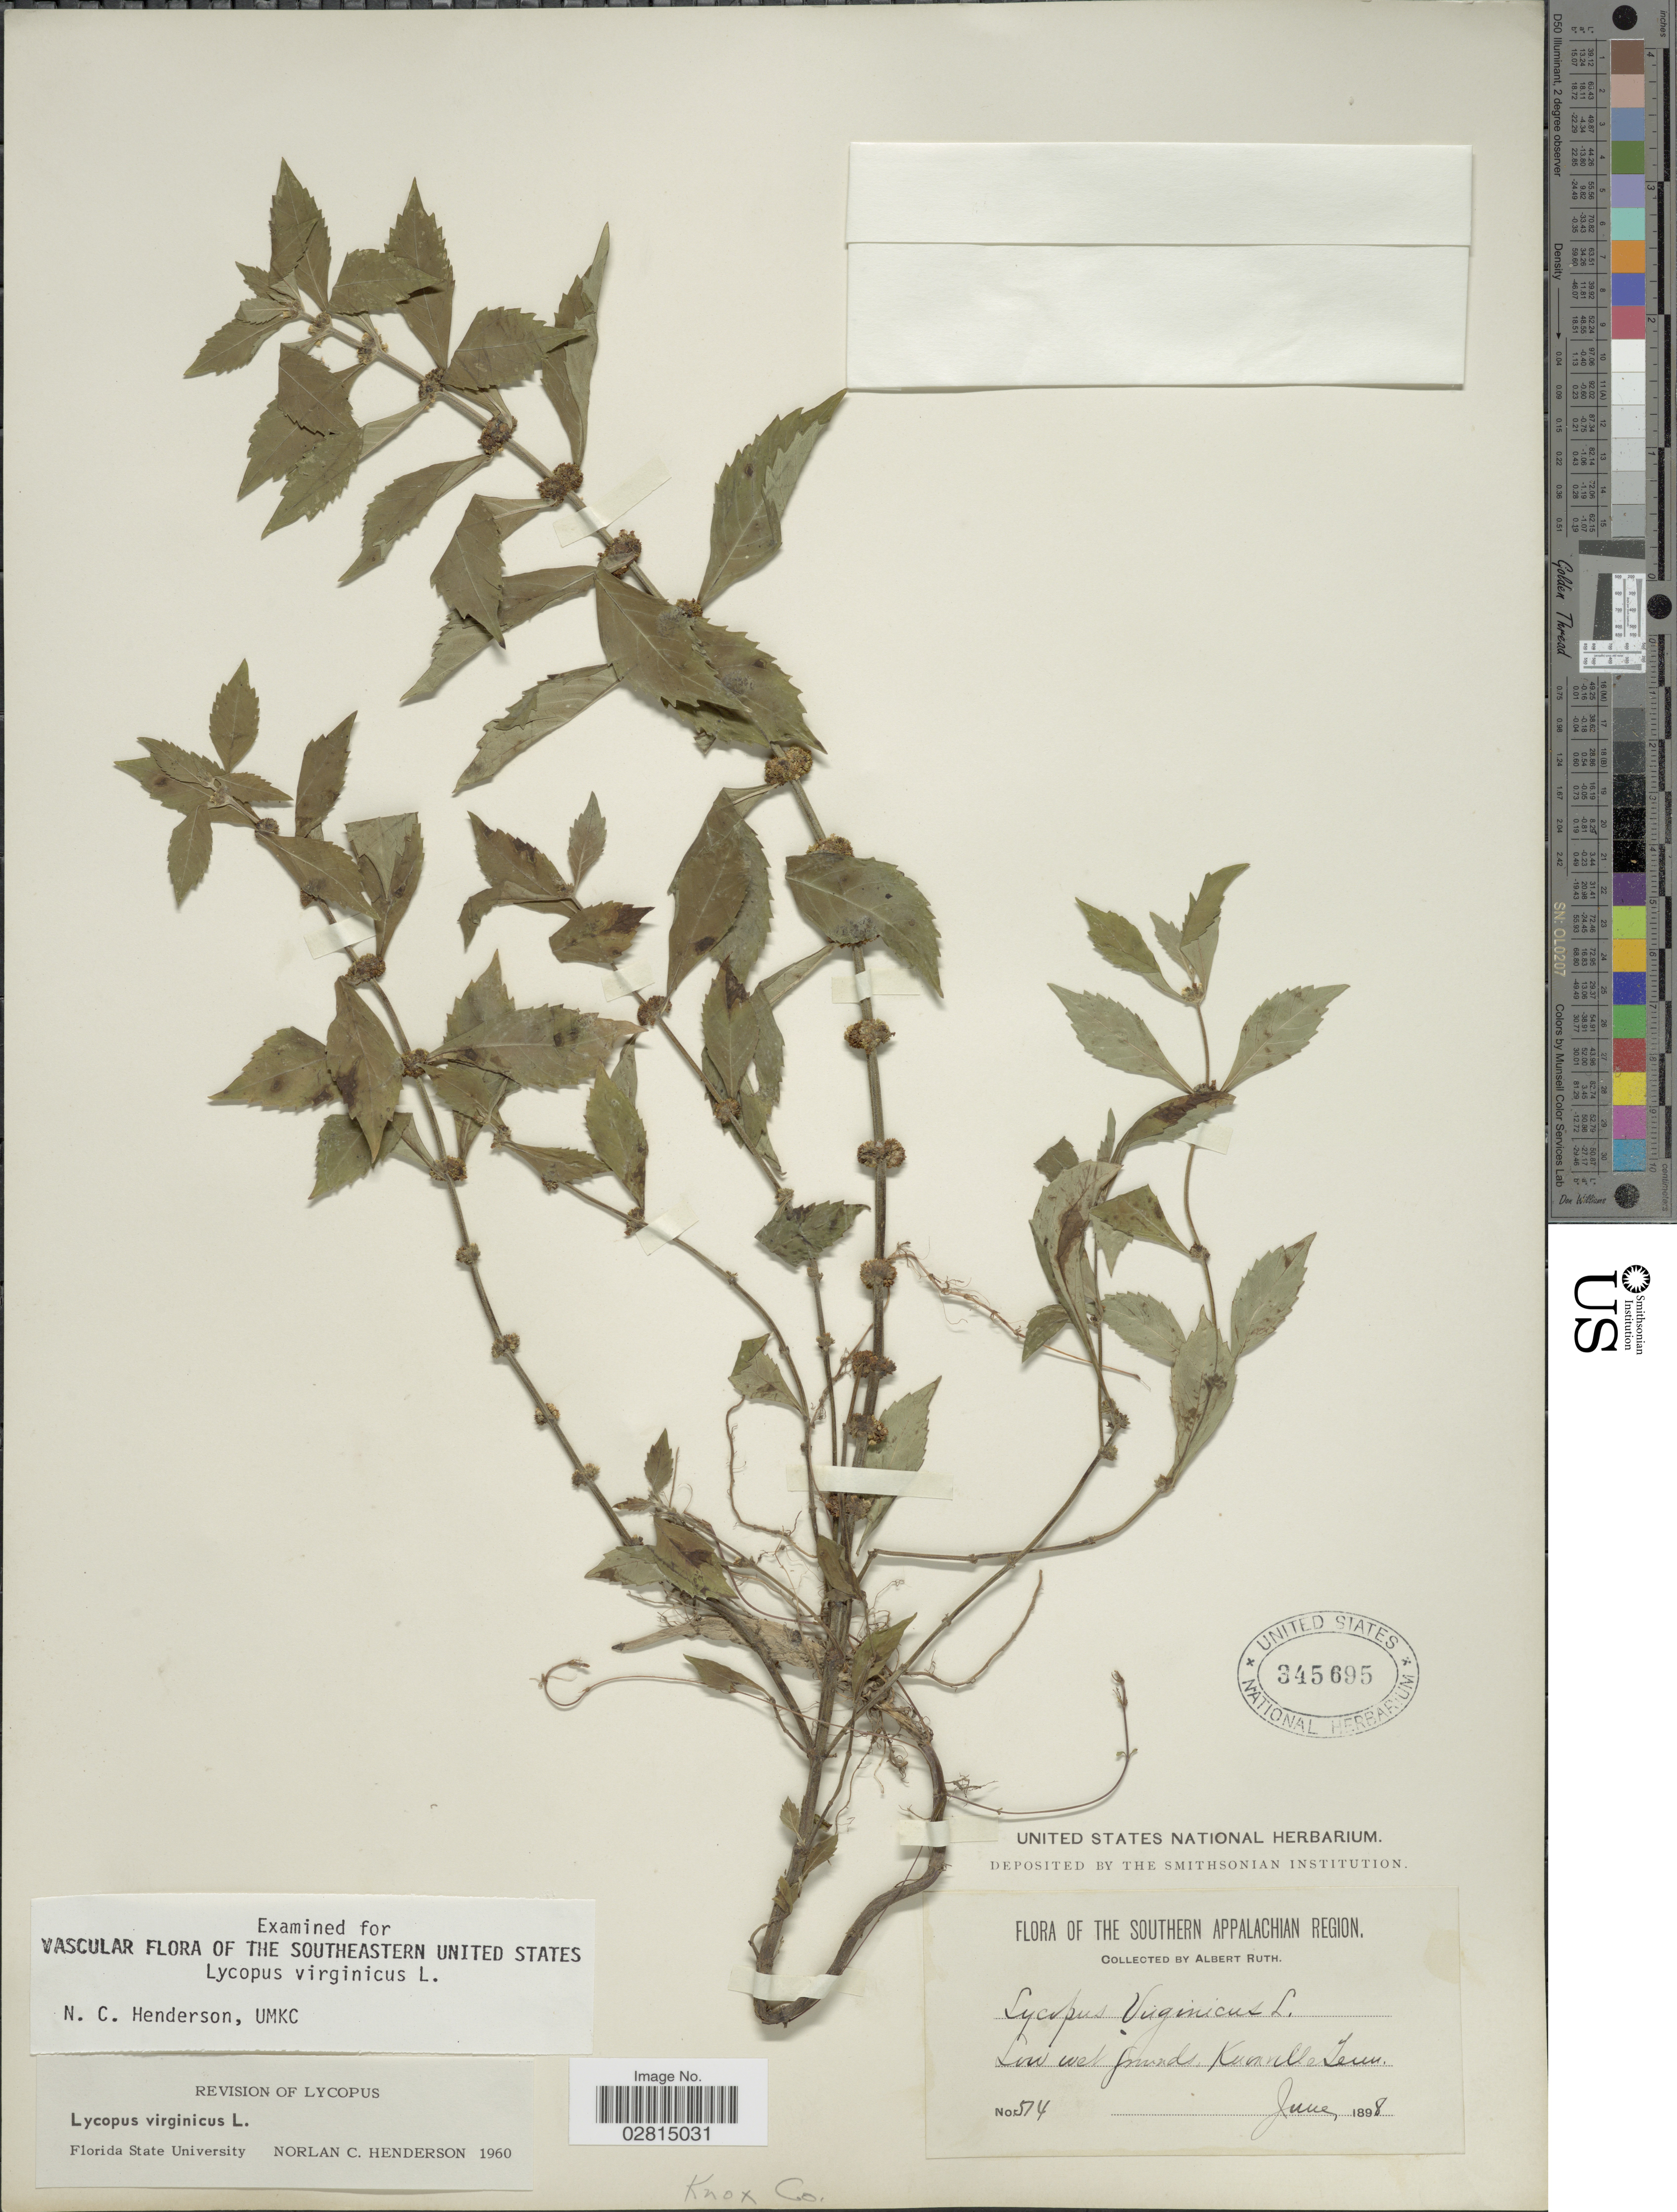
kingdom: Plantae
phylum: Tracheophyta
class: Magnoliopsida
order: Lamiales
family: Lamiaceae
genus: Lycopus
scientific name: Lycopus virginicus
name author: L.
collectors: A. Ruth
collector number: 514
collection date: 1898-06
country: United States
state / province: Tennessee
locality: Southern Appalachian Region, Knoxville, Tenn., Knox Co.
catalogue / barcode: US 345695